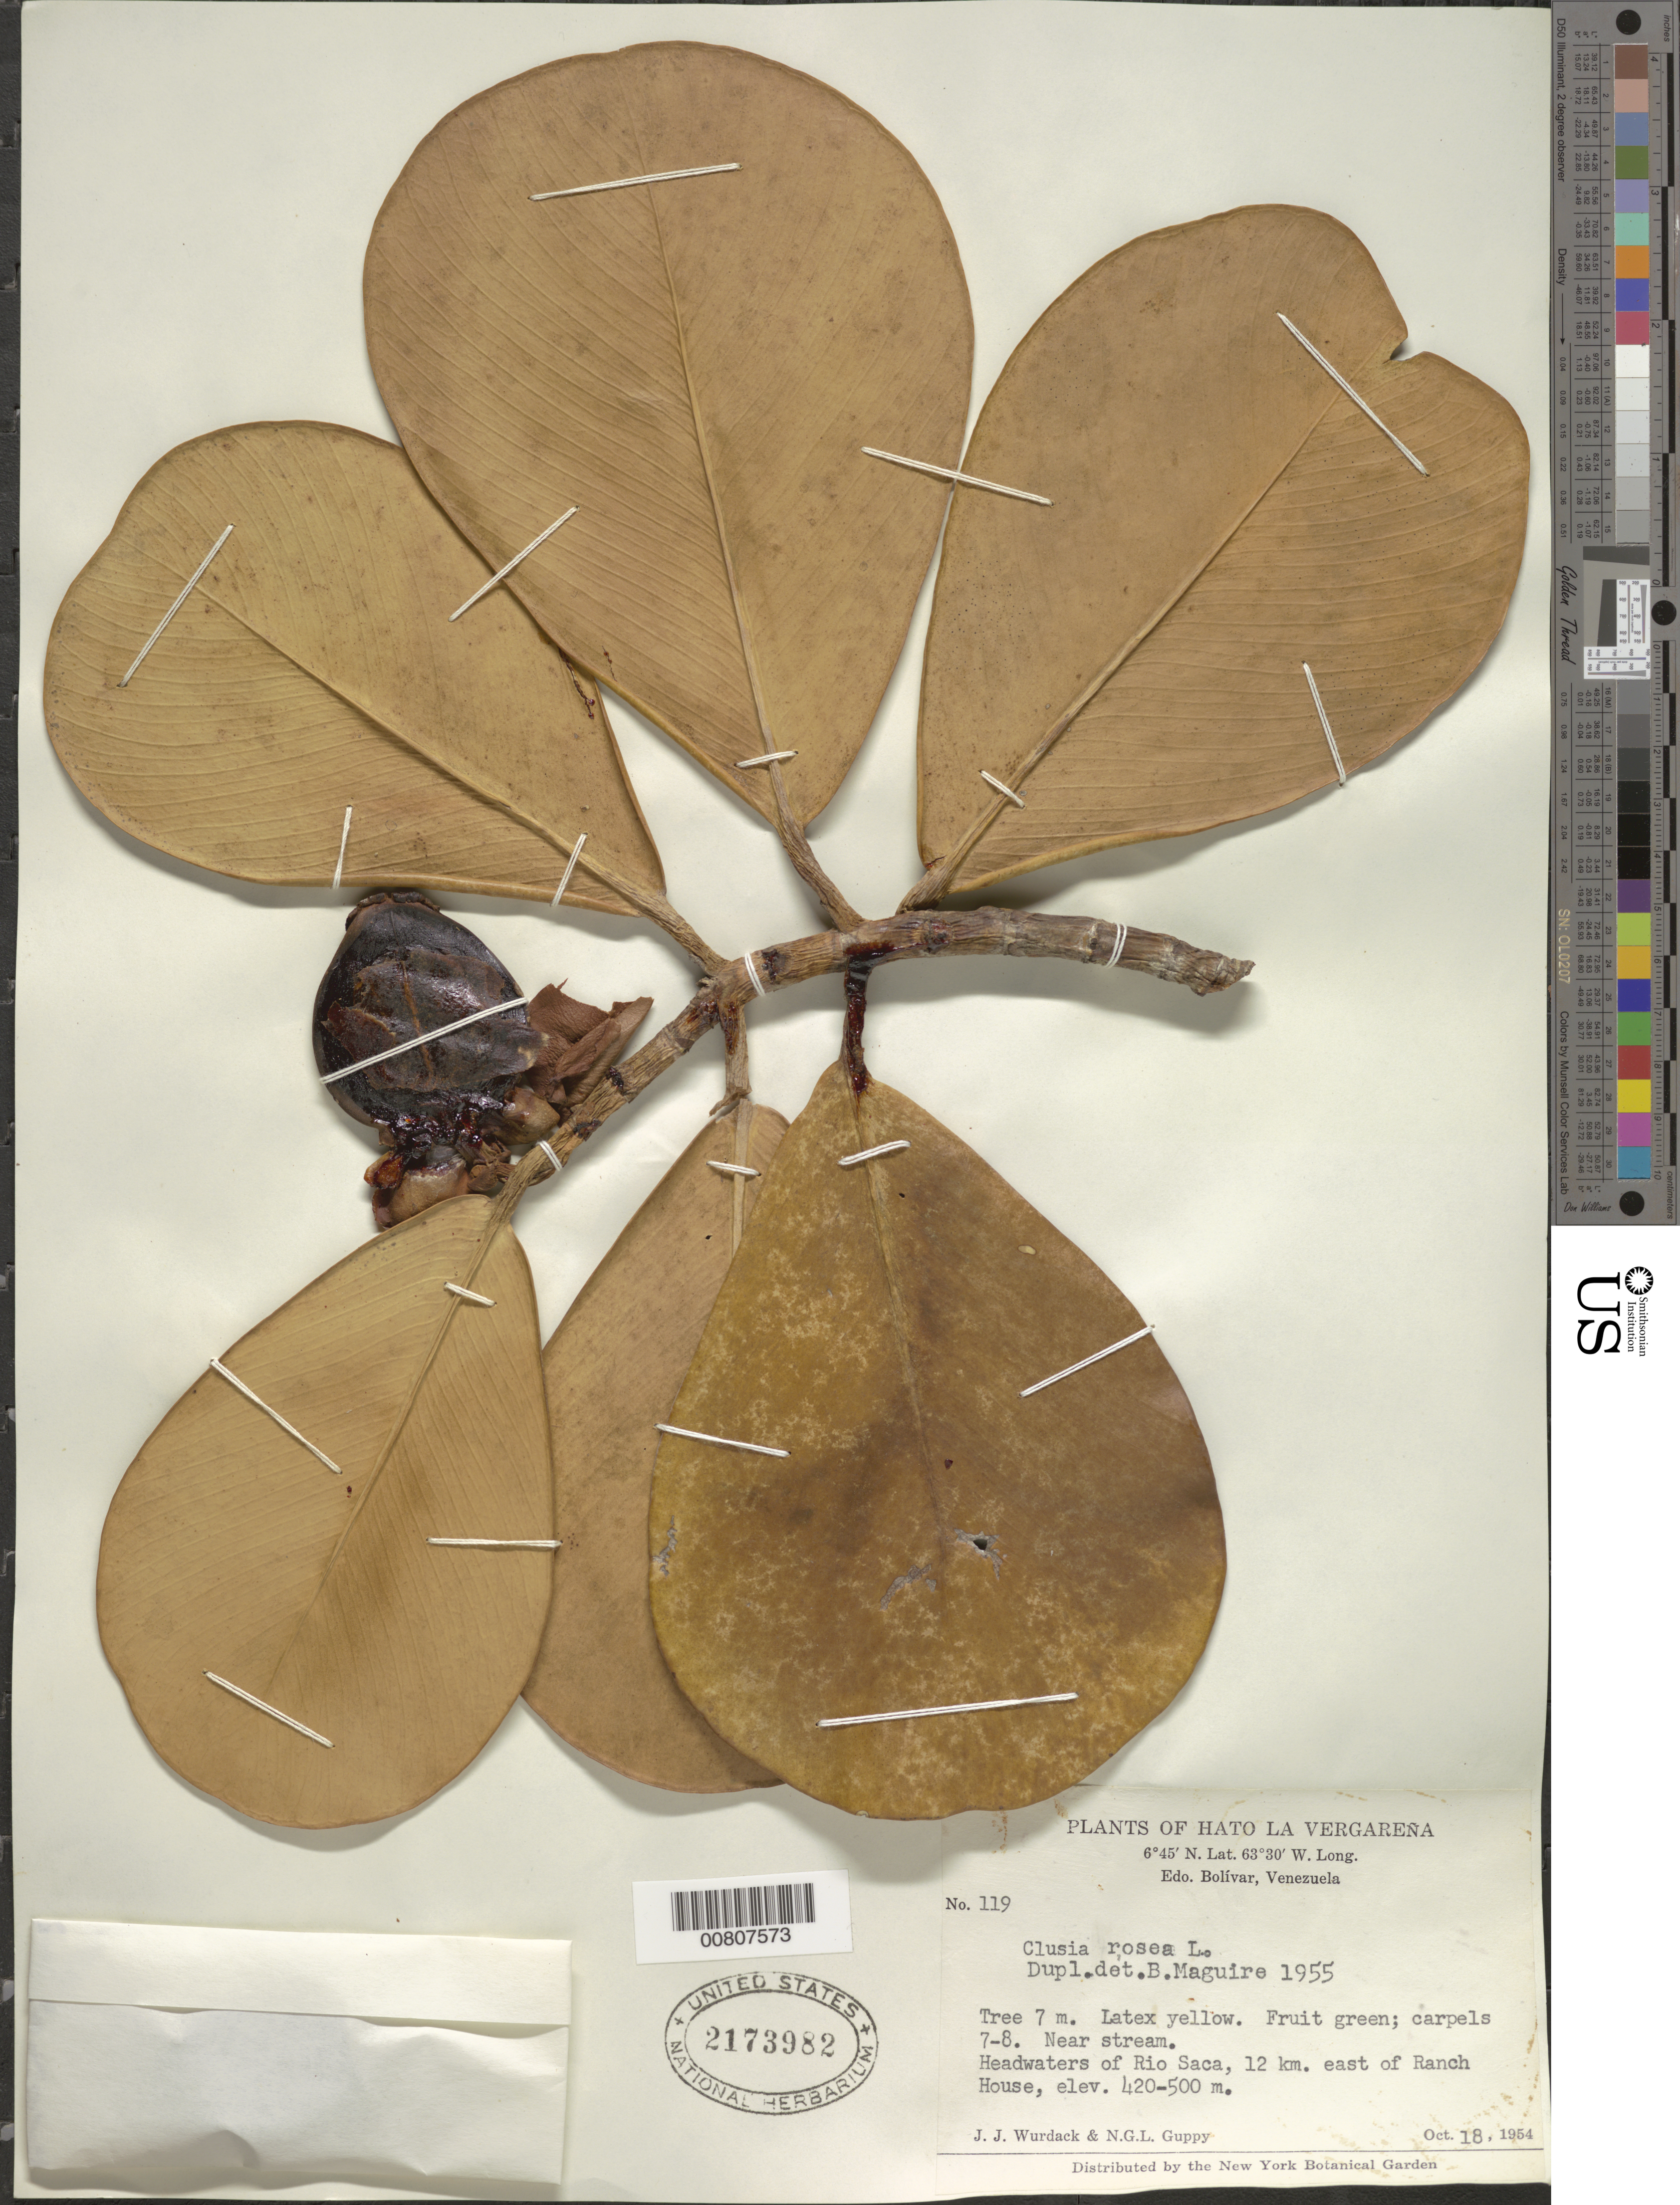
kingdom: Plantae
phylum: Tracheophyta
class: Magnoliopsida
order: Malpighiales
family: Clusiaceae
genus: Clusia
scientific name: Clusia rosea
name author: Jacq.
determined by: Maguire, Bassett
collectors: J. J. Wurdack & N. Guppy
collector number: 119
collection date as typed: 18-Oct-54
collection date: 1954-10-18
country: Venezuela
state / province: Bolívar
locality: Hato La Vergareña, Río Saca headwaters, 12 km E of ranch house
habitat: Near stream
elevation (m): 420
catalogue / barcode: US 2173982